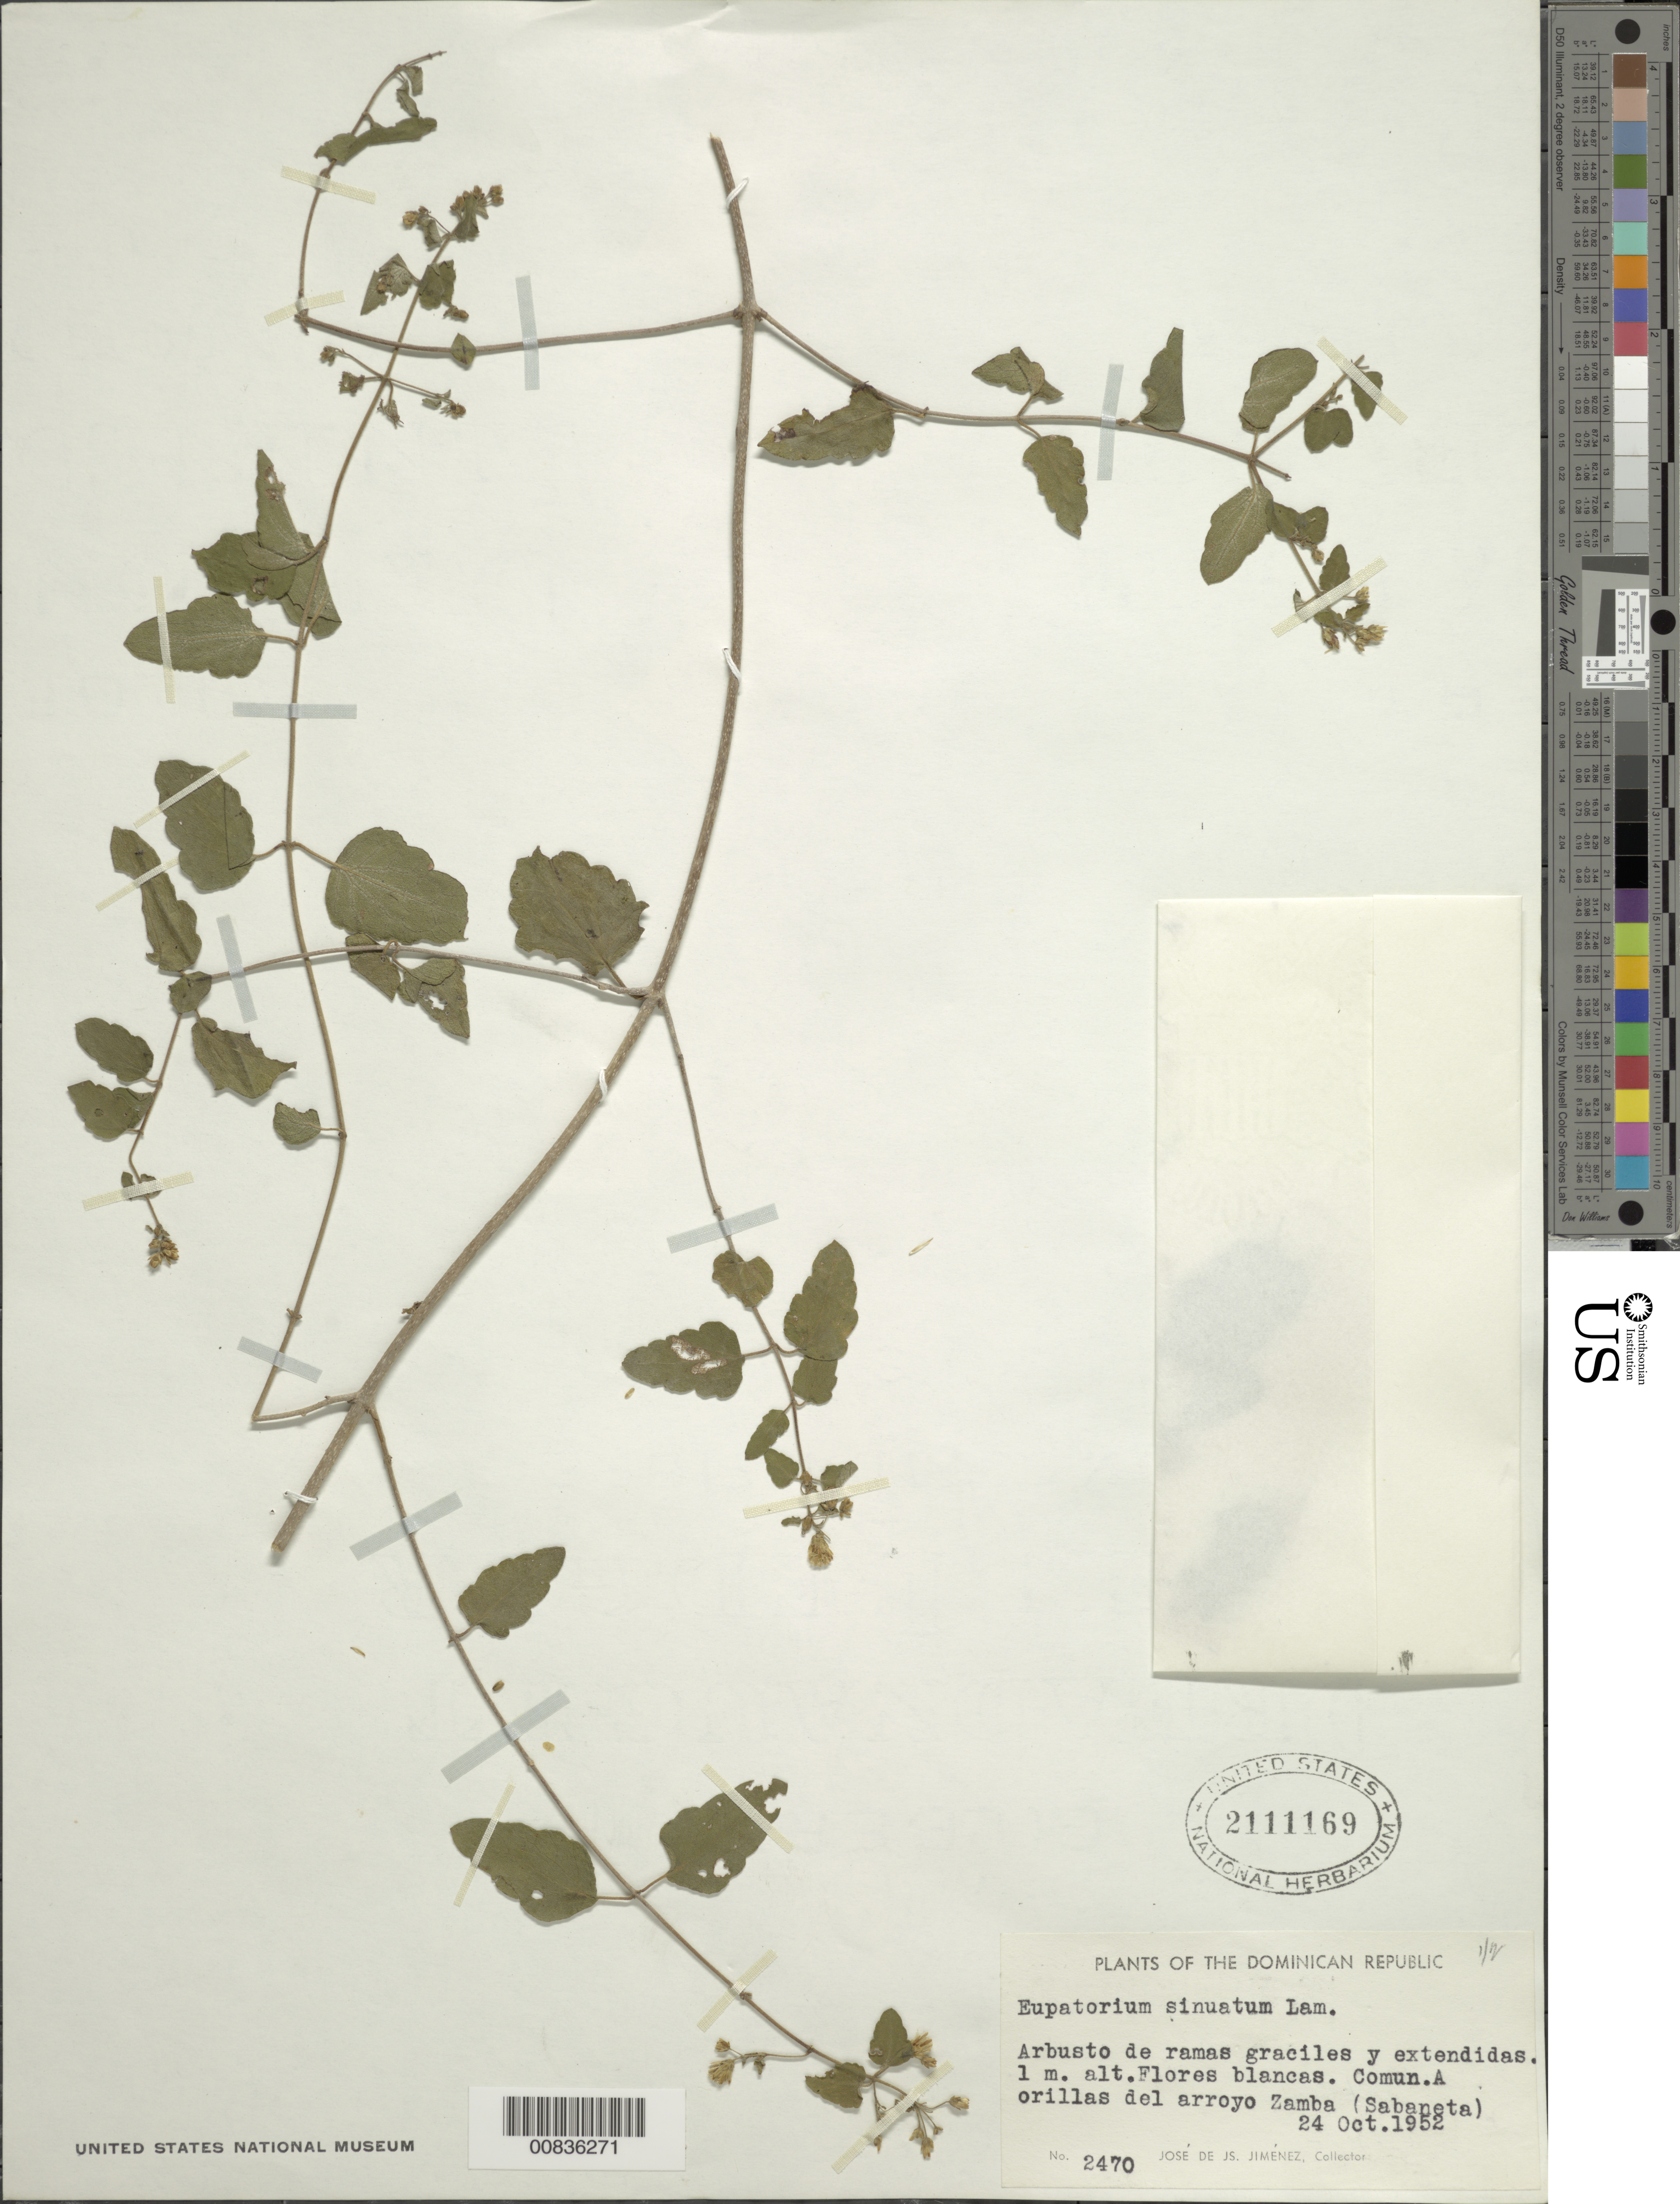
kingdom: Plantae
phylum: Tracheophyta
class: Magnoliopsida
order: Asterales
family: Asteraceae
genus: Chromolaena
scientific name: Chromolaena sinuata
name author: (Lam.) R.M. King & H. Rob.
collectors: J. J. Jiménez Almonte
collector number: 2470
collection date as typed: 24 Oct 1952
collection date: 1952-10-24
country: Dominican Republic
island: Hispaniola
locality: Arroyo Zamba (Sabaneta)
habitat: Orillas del arroyo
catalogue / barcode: US 2111169